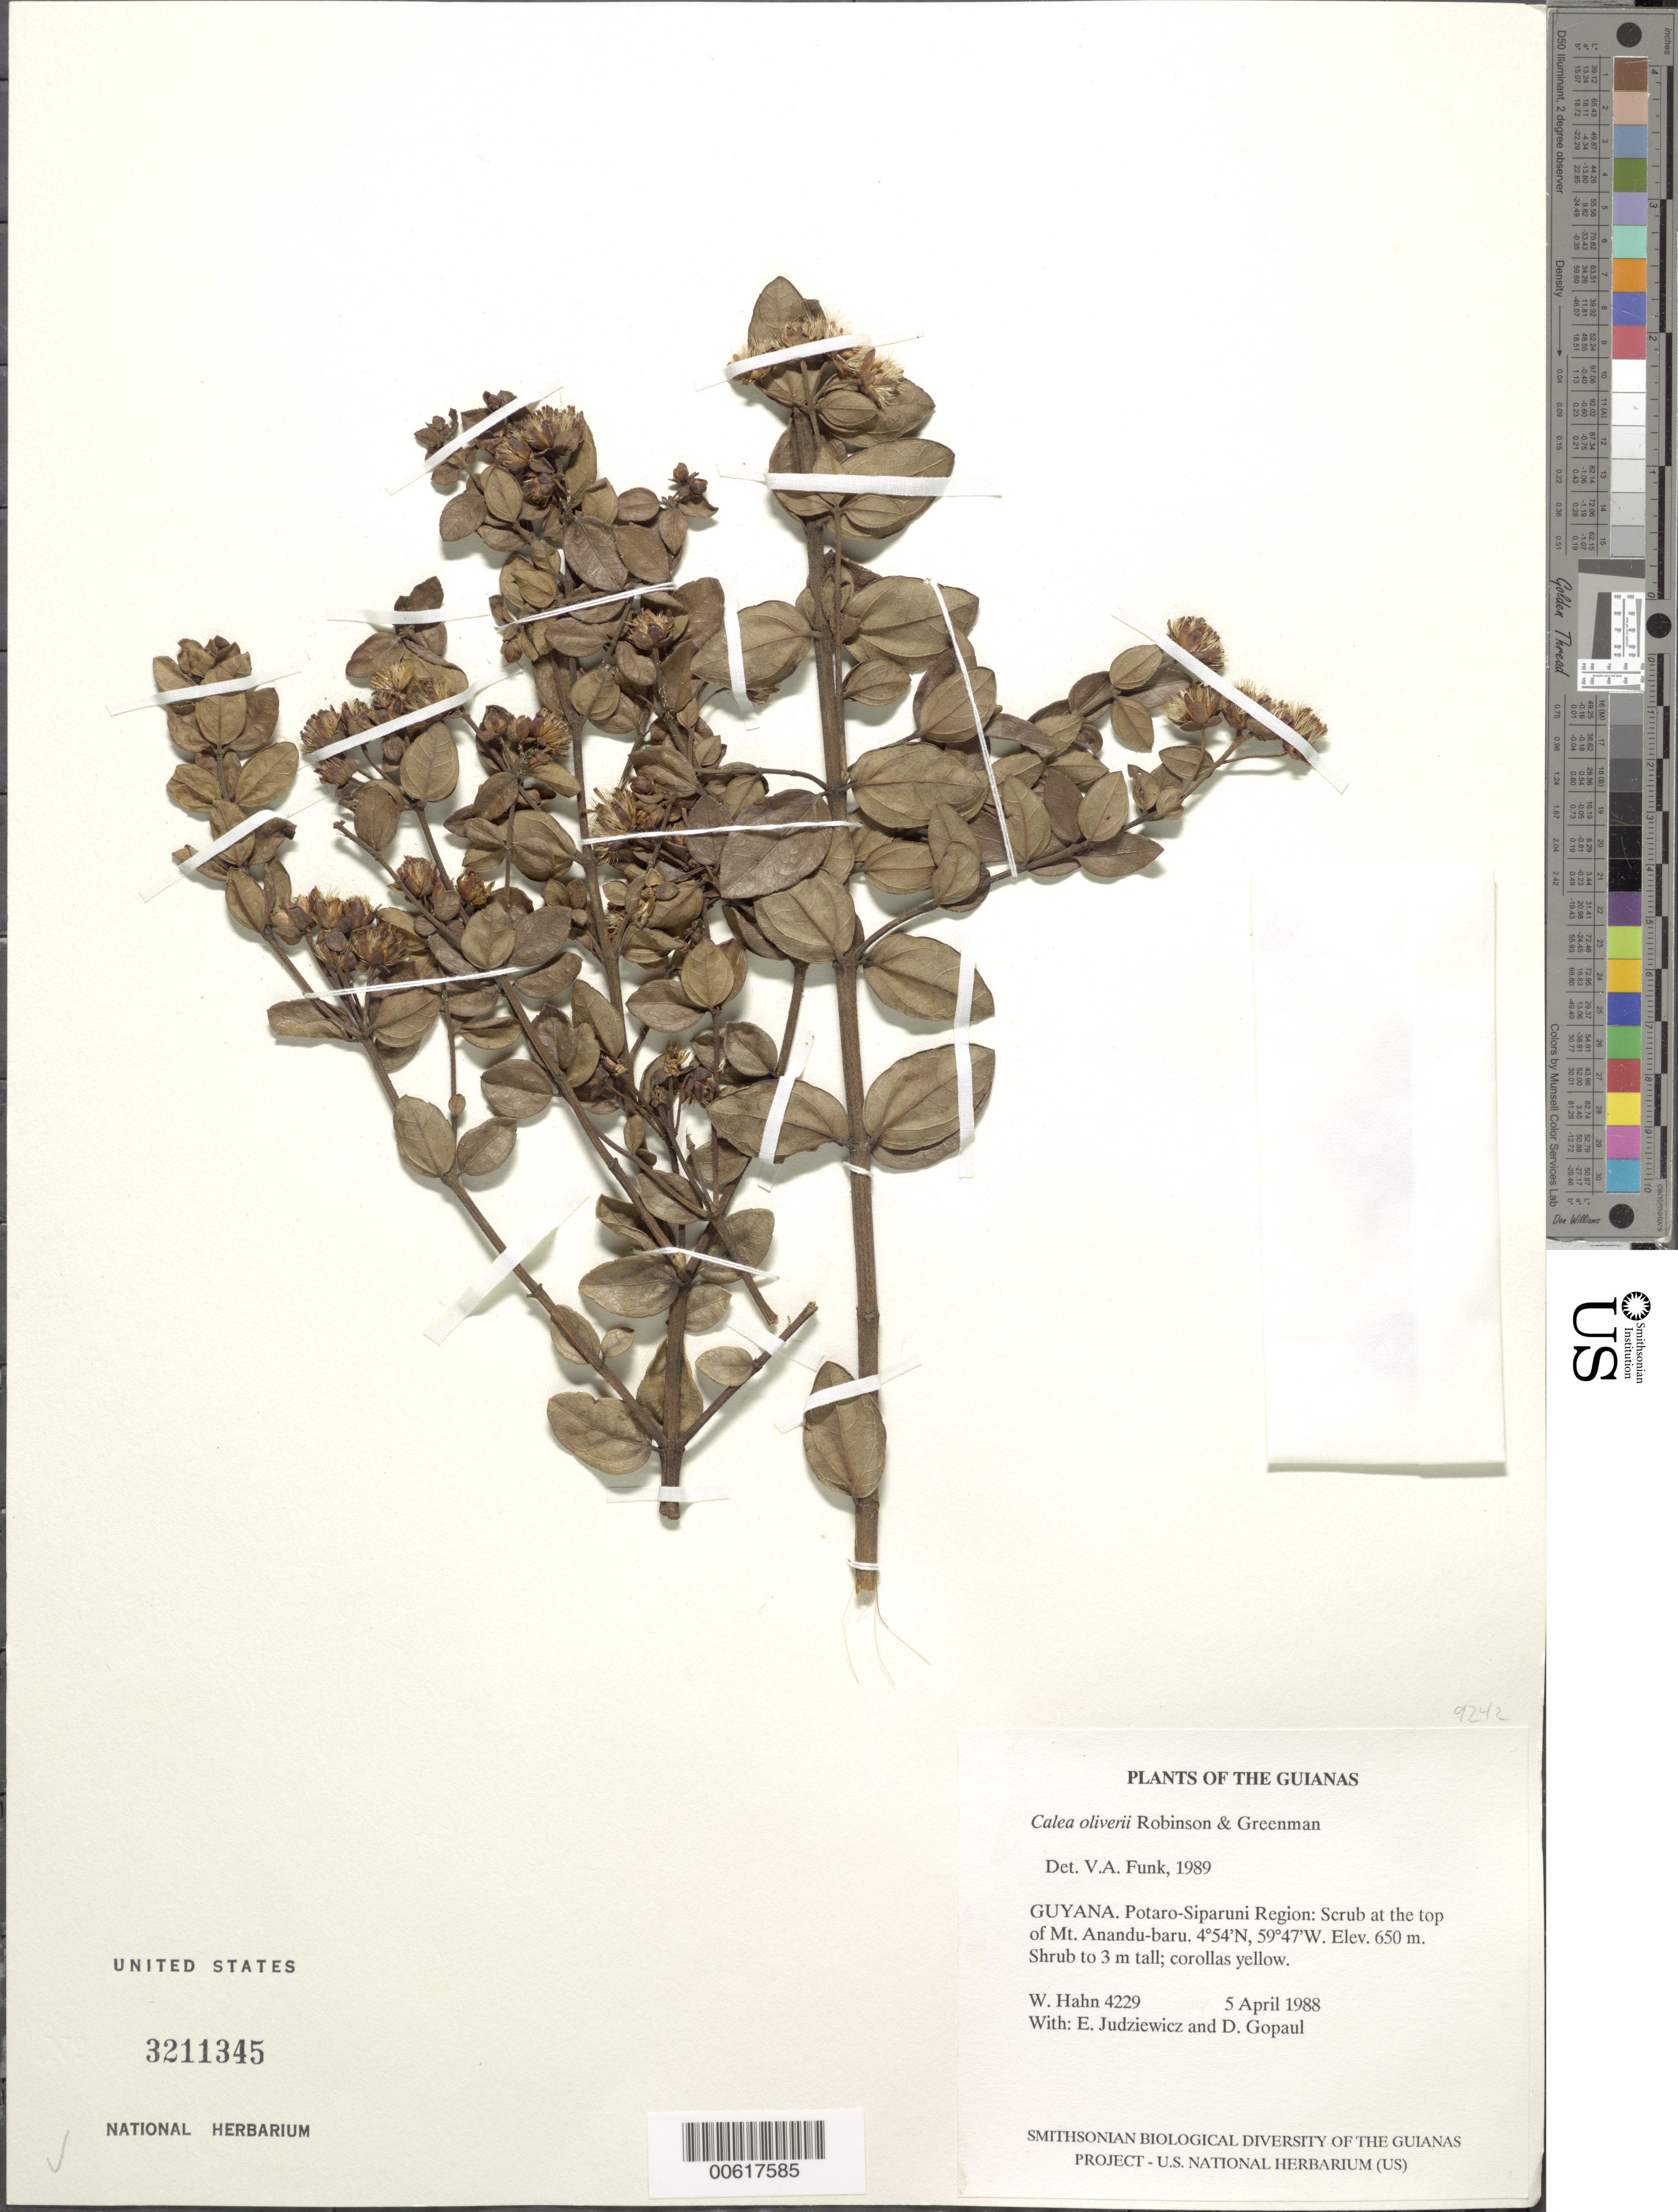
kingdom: Plantae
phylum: Tracheophyta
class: Magnoliopsida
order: Asterales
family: Asteraceae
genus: Calea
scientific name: Calea oliveri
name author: B.L. Rob. & Greenm.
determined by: Funk, Vicki A., (BOT), Smithsonian Institution - National Museum of Natural History (UNITED STATES)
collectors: W. Hahn, E. J. Judziewicz & D. Gopaul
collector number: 4229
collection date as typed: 5 April 1988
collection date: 1988-04-05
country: Guyana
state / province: Potaro-Siparuni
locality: Top of Mt. Anandu-baru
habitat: Scrub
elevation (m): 650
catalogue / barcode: US 3211345